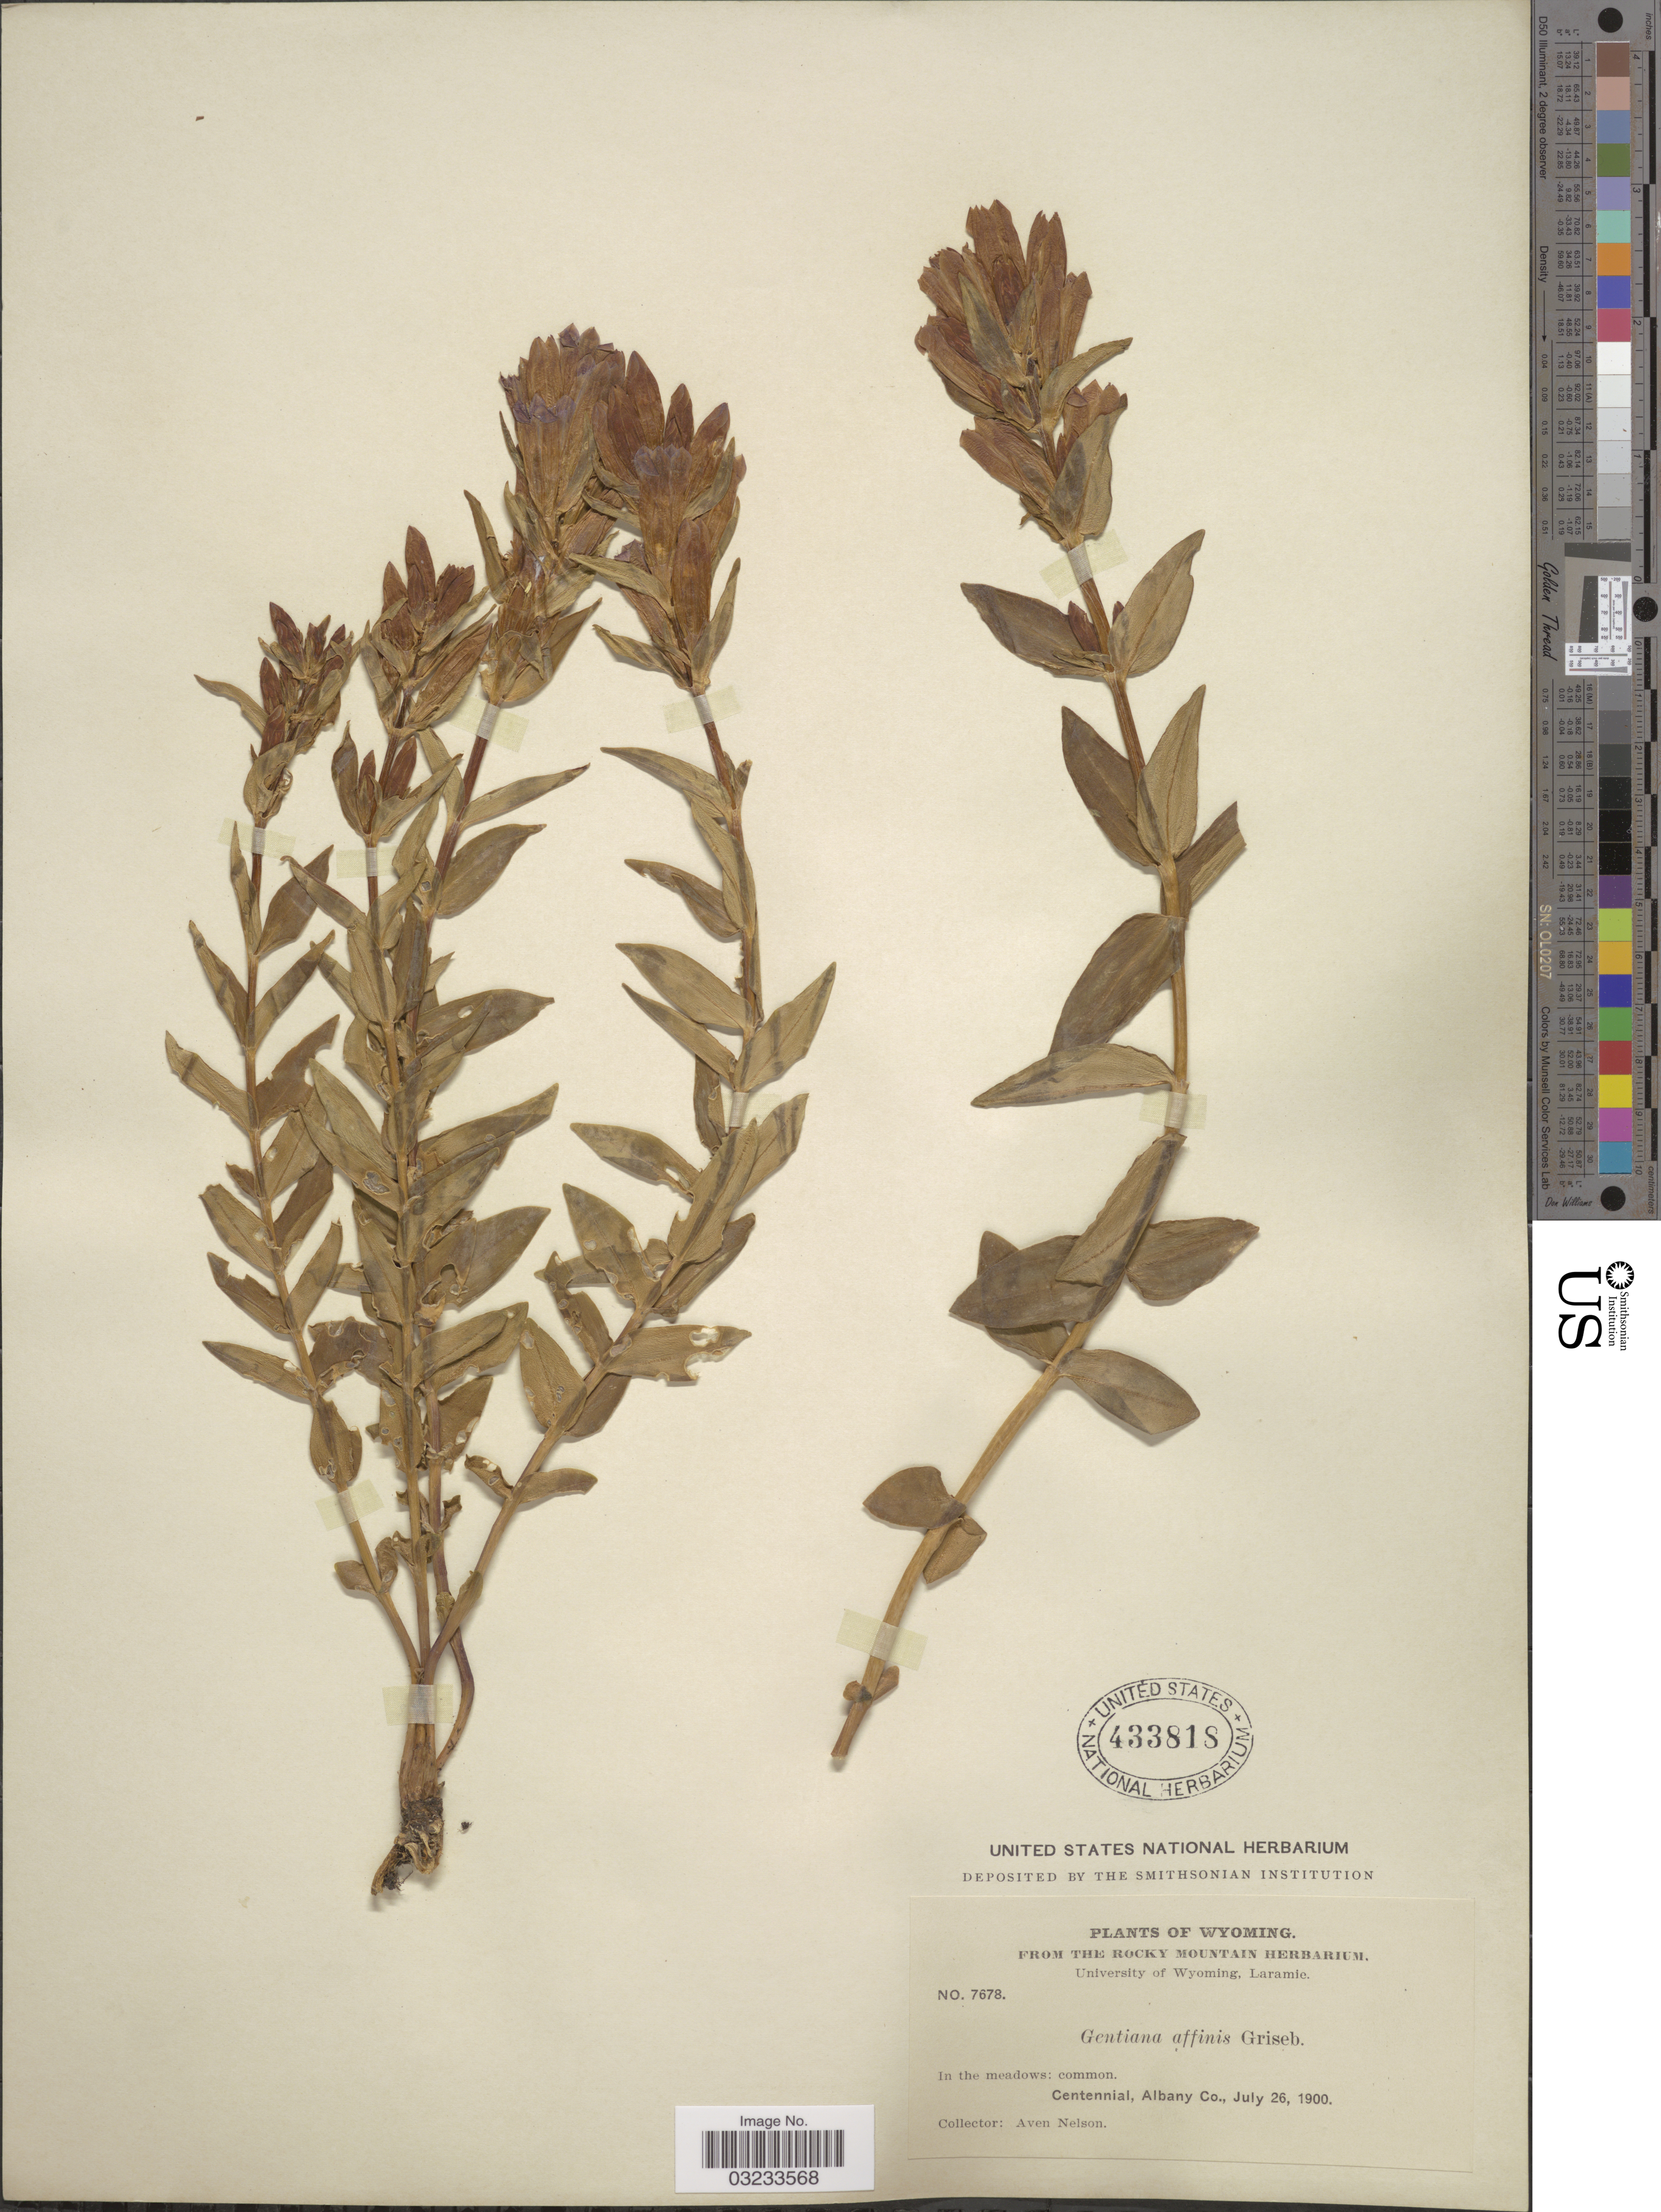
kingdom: Plantae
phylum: Tracheophyta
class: Magnoliopsida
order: Gentianales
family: Gentianaceae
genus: Gentiana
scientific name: Gentiana affinis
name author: Griseb.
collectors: A. Nelson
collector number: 7678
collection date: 1900-07-26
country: United States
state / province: Wyoming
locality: Centennial, Albany Co.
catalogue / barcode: US 433818